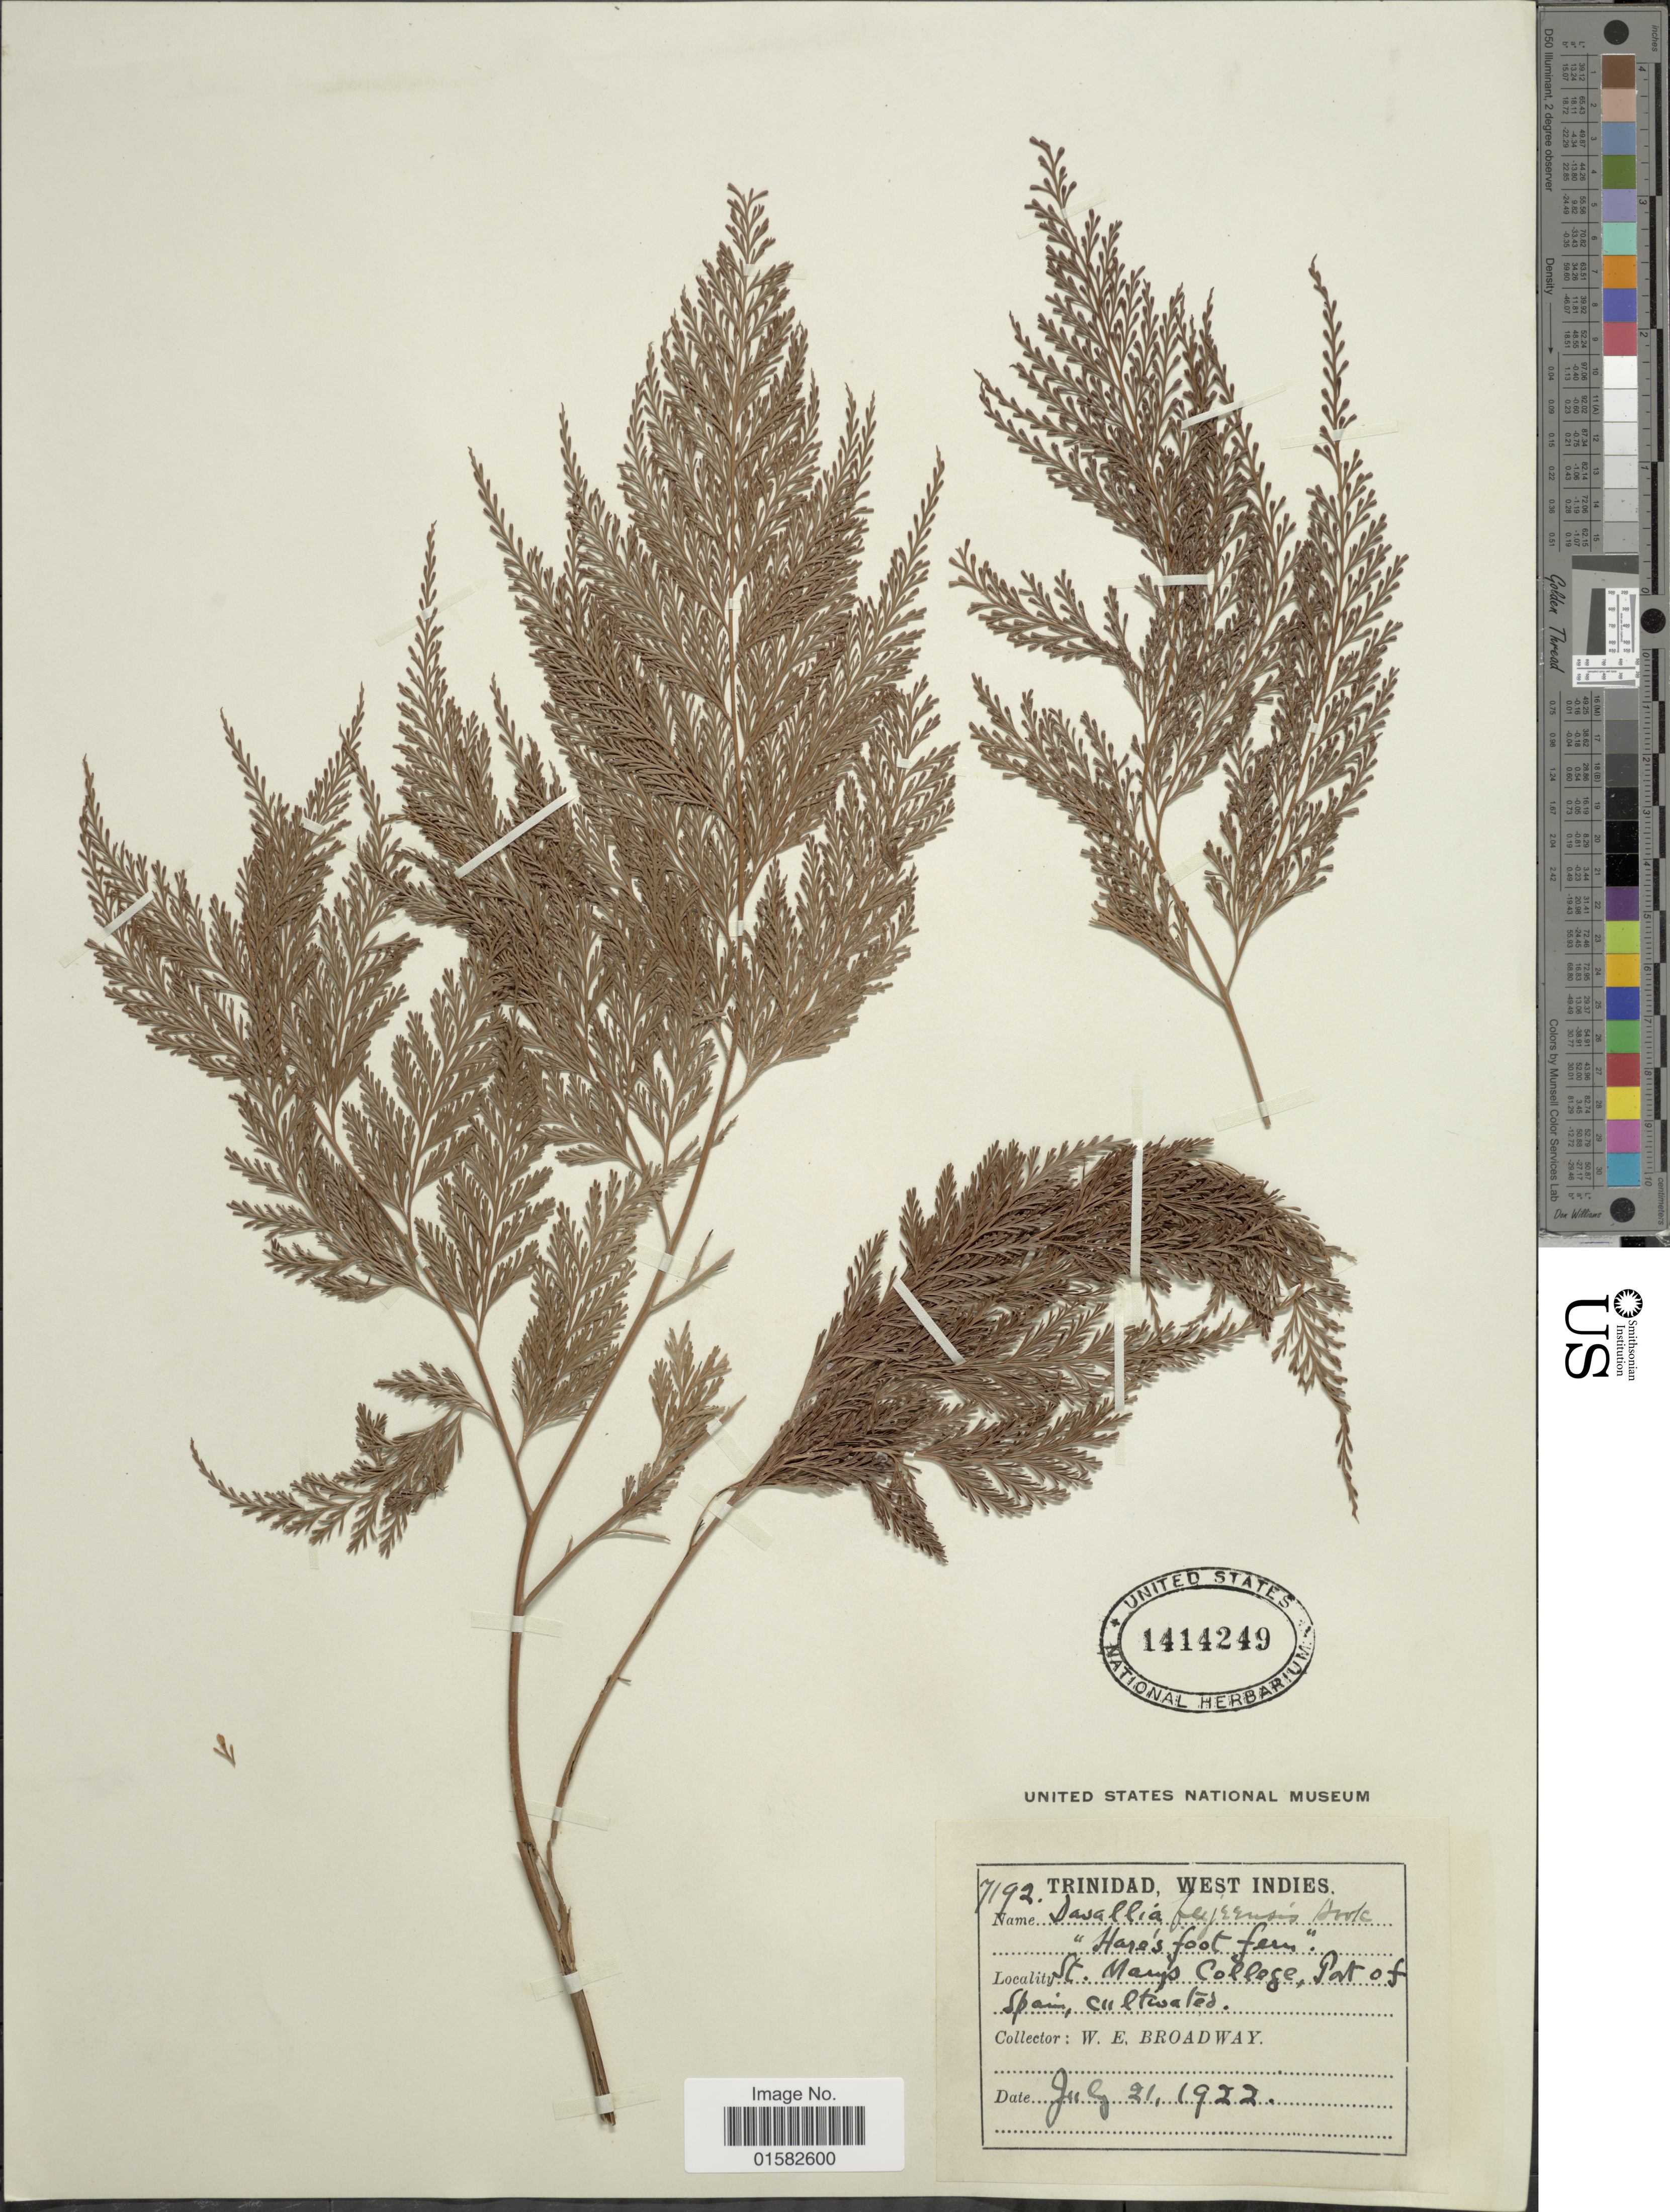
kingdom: Plantae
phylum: Tracheophyta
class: Polypodiopsida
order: Polypodiales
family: Davalliaceae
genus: Davallia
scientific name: Davallia fejeensis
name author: Hook.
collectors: W. E. Broadway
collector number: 7192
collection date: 1922-07-21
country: Trinidad and Tobago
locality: Trinidad, West Indies, St. Mays Coillege, Port of Spain, cultivated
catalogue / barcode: US 1414249